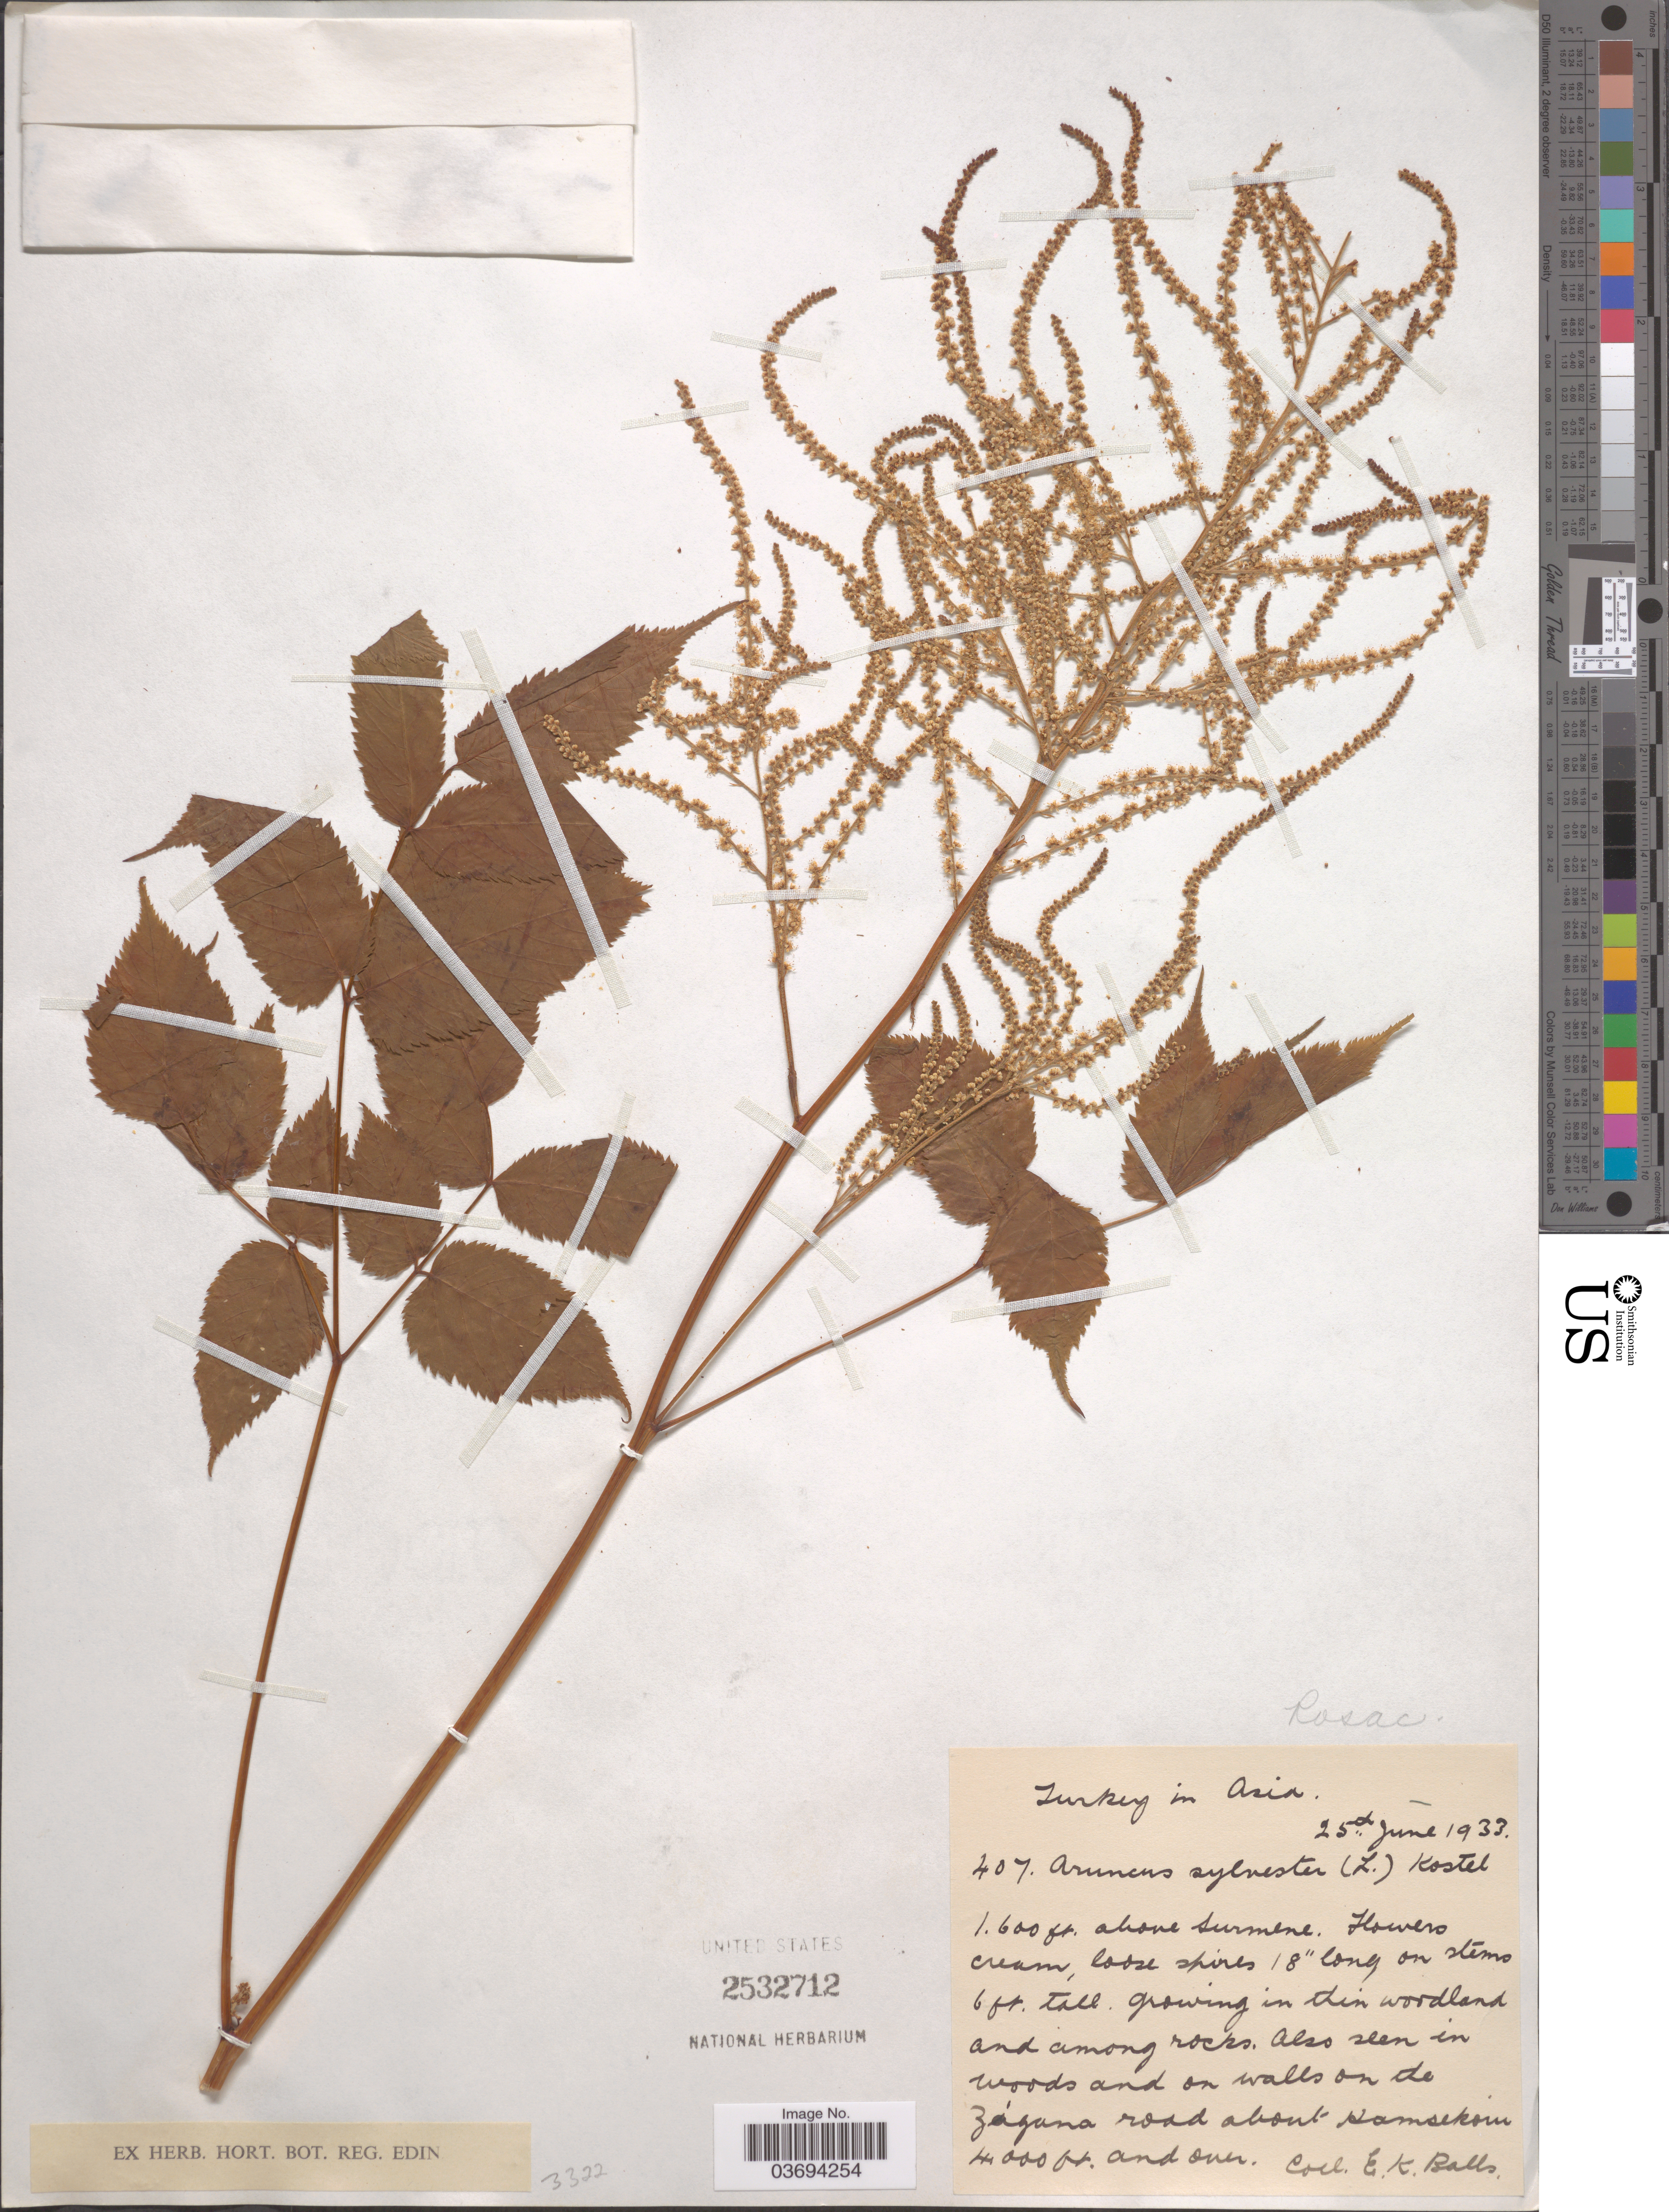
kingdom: Plantae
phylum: Tracheophyta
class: Magnoliopsida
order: Rosales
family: Rosaceae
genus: Aruncus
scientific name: Aruncus sylvester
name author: Kostel. ex Maxim.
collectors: E. K. Balls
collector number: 407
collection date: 1933-06-25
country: Turkey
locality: Turkey in Asia. Thin woodland and among rocks. Also seen in woods and on walls on the Zigana road about Kamsekom.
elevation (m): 1219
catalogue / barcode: US 2532712